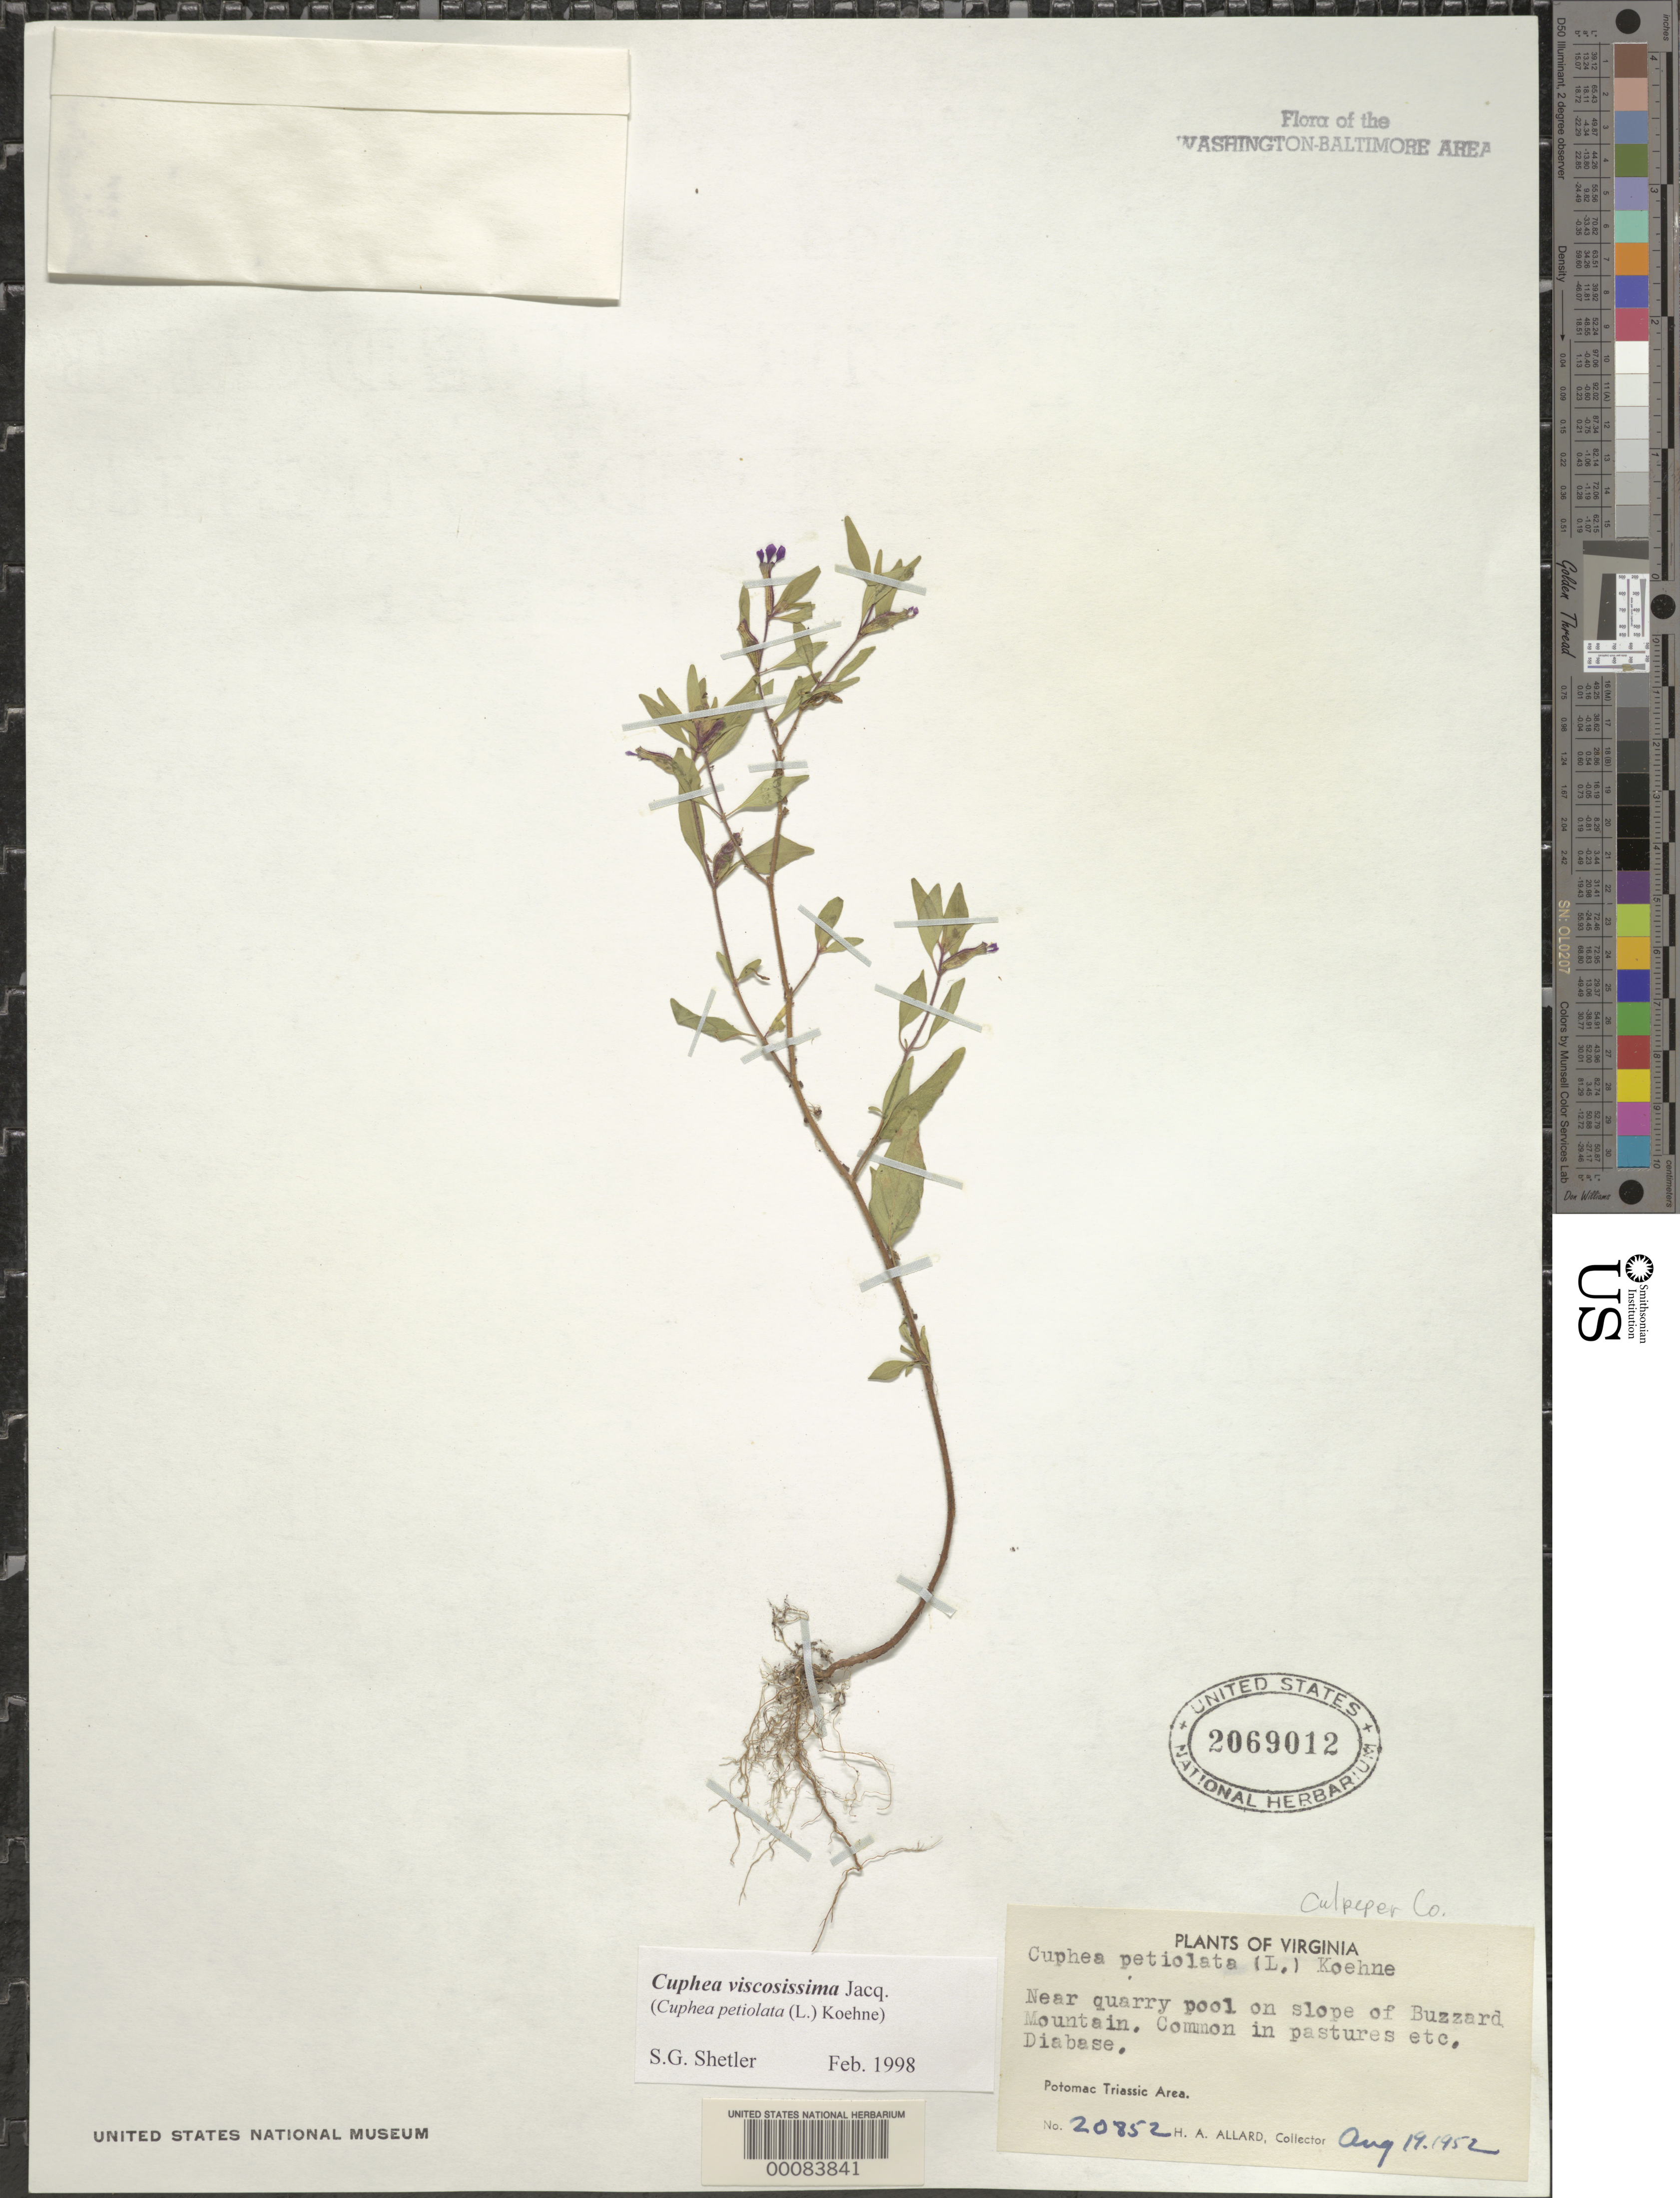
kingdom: Plantae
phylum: Tracheophyta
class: Magnoliopsida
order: Myrtales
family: Lythraceae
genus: Cuphea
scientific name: Cuphea viscosissima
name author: Jacq.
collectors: H. A. Allard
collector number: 20852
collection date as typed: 19 Aug 1952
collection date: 1952-08-19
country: United States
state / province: Virginia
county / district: Culpeper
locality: On slope of Buzzard Mountain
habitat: Near quarry pool, diabase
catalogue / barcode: US 2069012